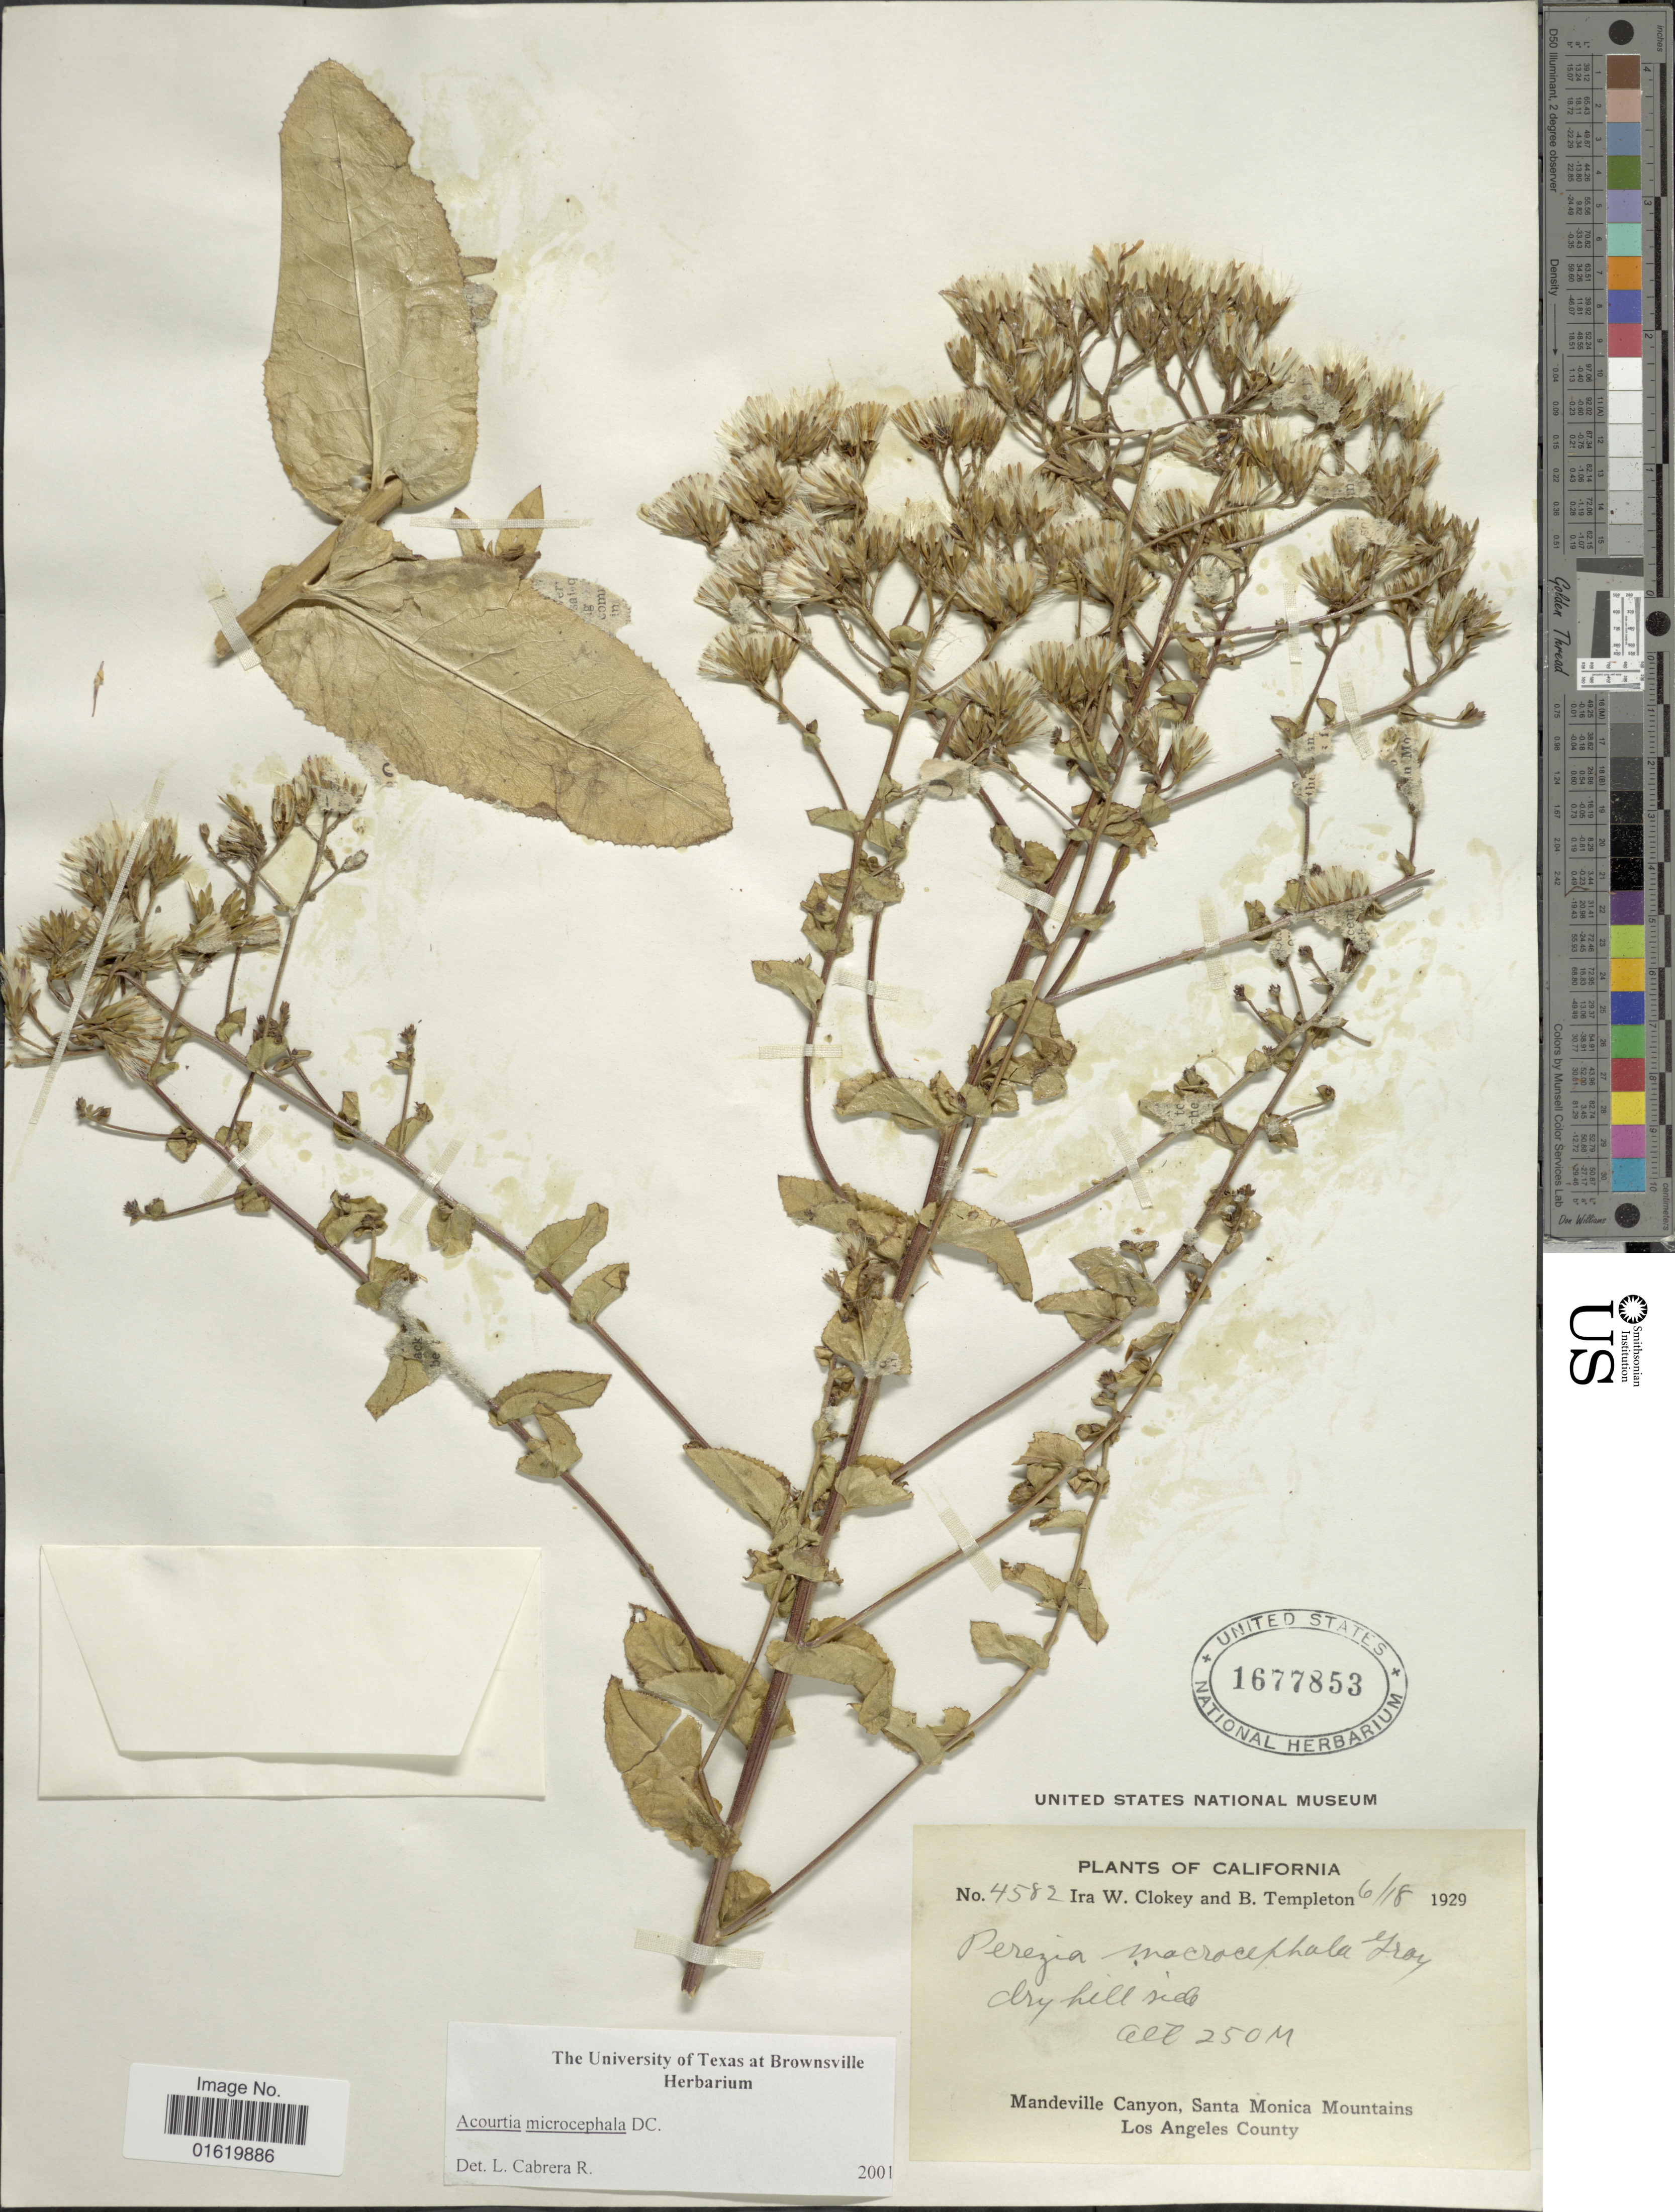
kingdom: Plantae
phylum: Tracheophyta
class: Magnoliopsida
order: Asterales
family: Asteraceae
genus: Acourtia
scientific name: Acourtia microcephala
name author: DC.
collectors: I. W. Clokey & B. Templeton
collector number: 4582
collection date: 1929-06-18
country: United States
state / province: California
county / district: Los Angeles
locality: Dryhill side. Mandeville Canyon, Santa Monica Mountains. Los Angeles County.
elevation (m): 250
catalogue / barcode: US 1677853